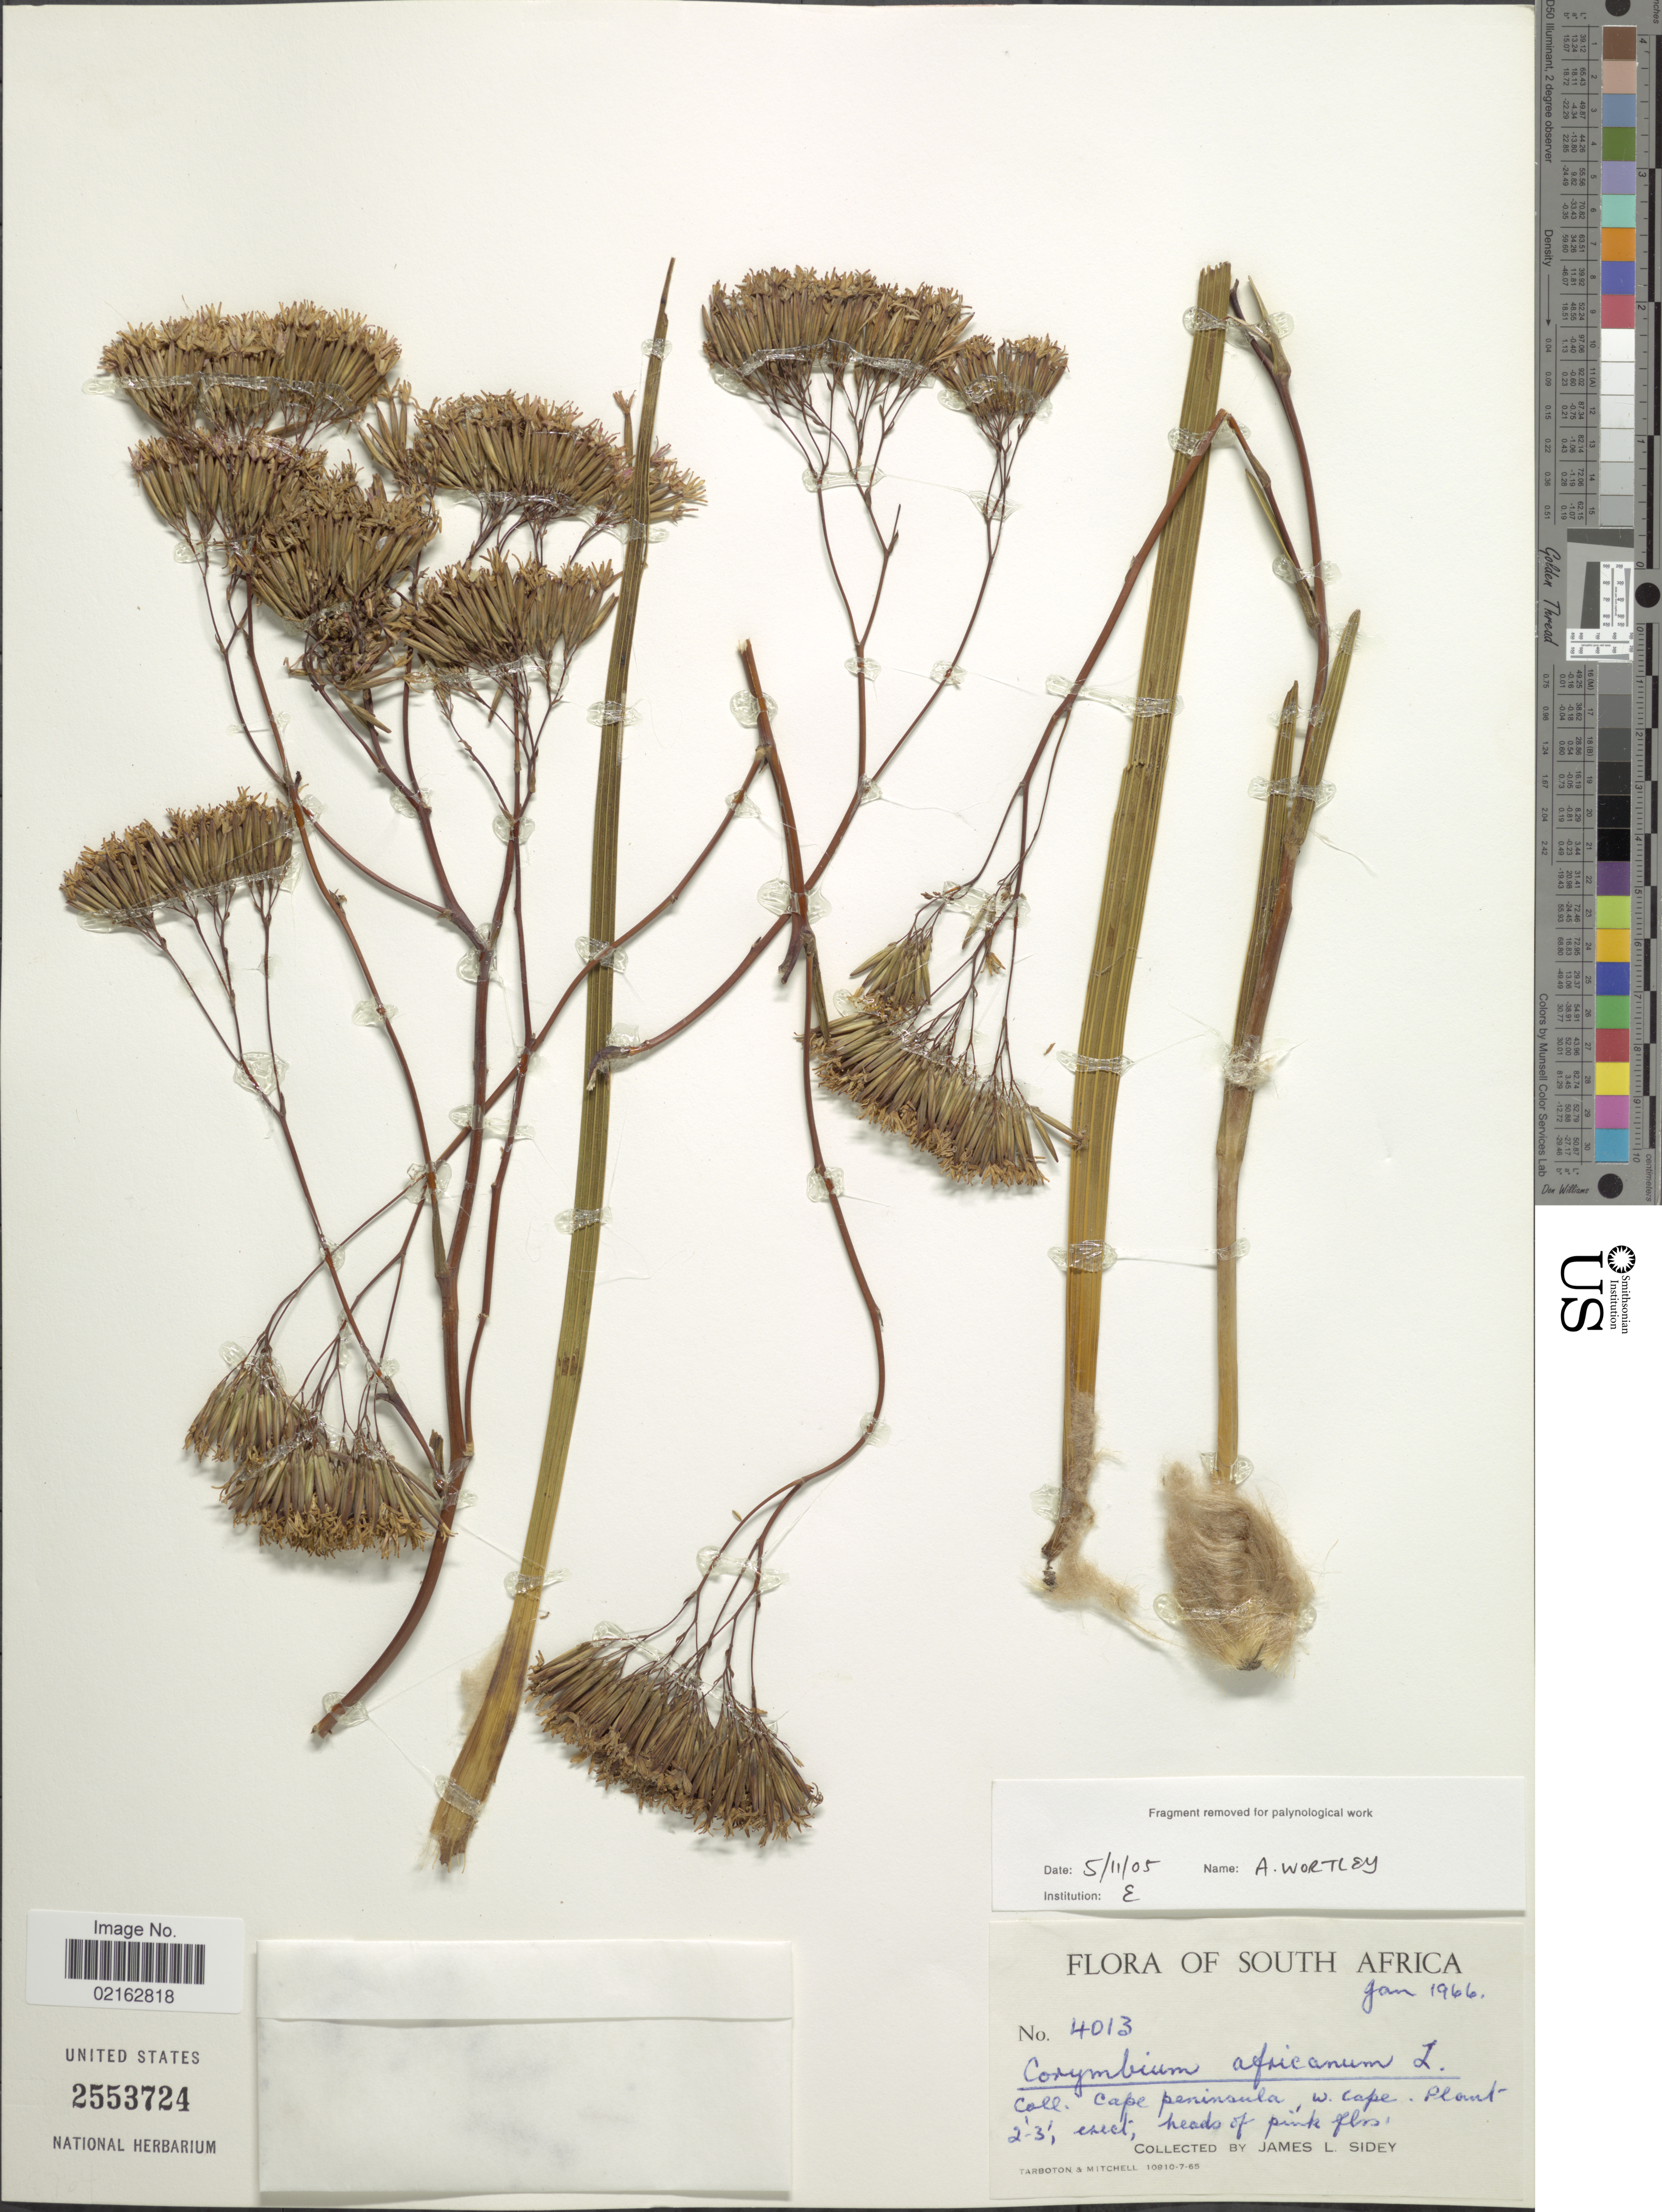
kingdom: Plantae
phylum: Tracheophyta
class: Magnoliopsida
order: Asterales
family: Asteraceae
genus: Corymbium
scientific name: Corymbium africanum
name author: L.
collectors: J. L. Sidey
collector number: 4013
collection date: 1966-01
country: South Africa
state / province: Western Cape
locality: Cape peninsula, W. Cape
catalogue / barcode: US 2553724